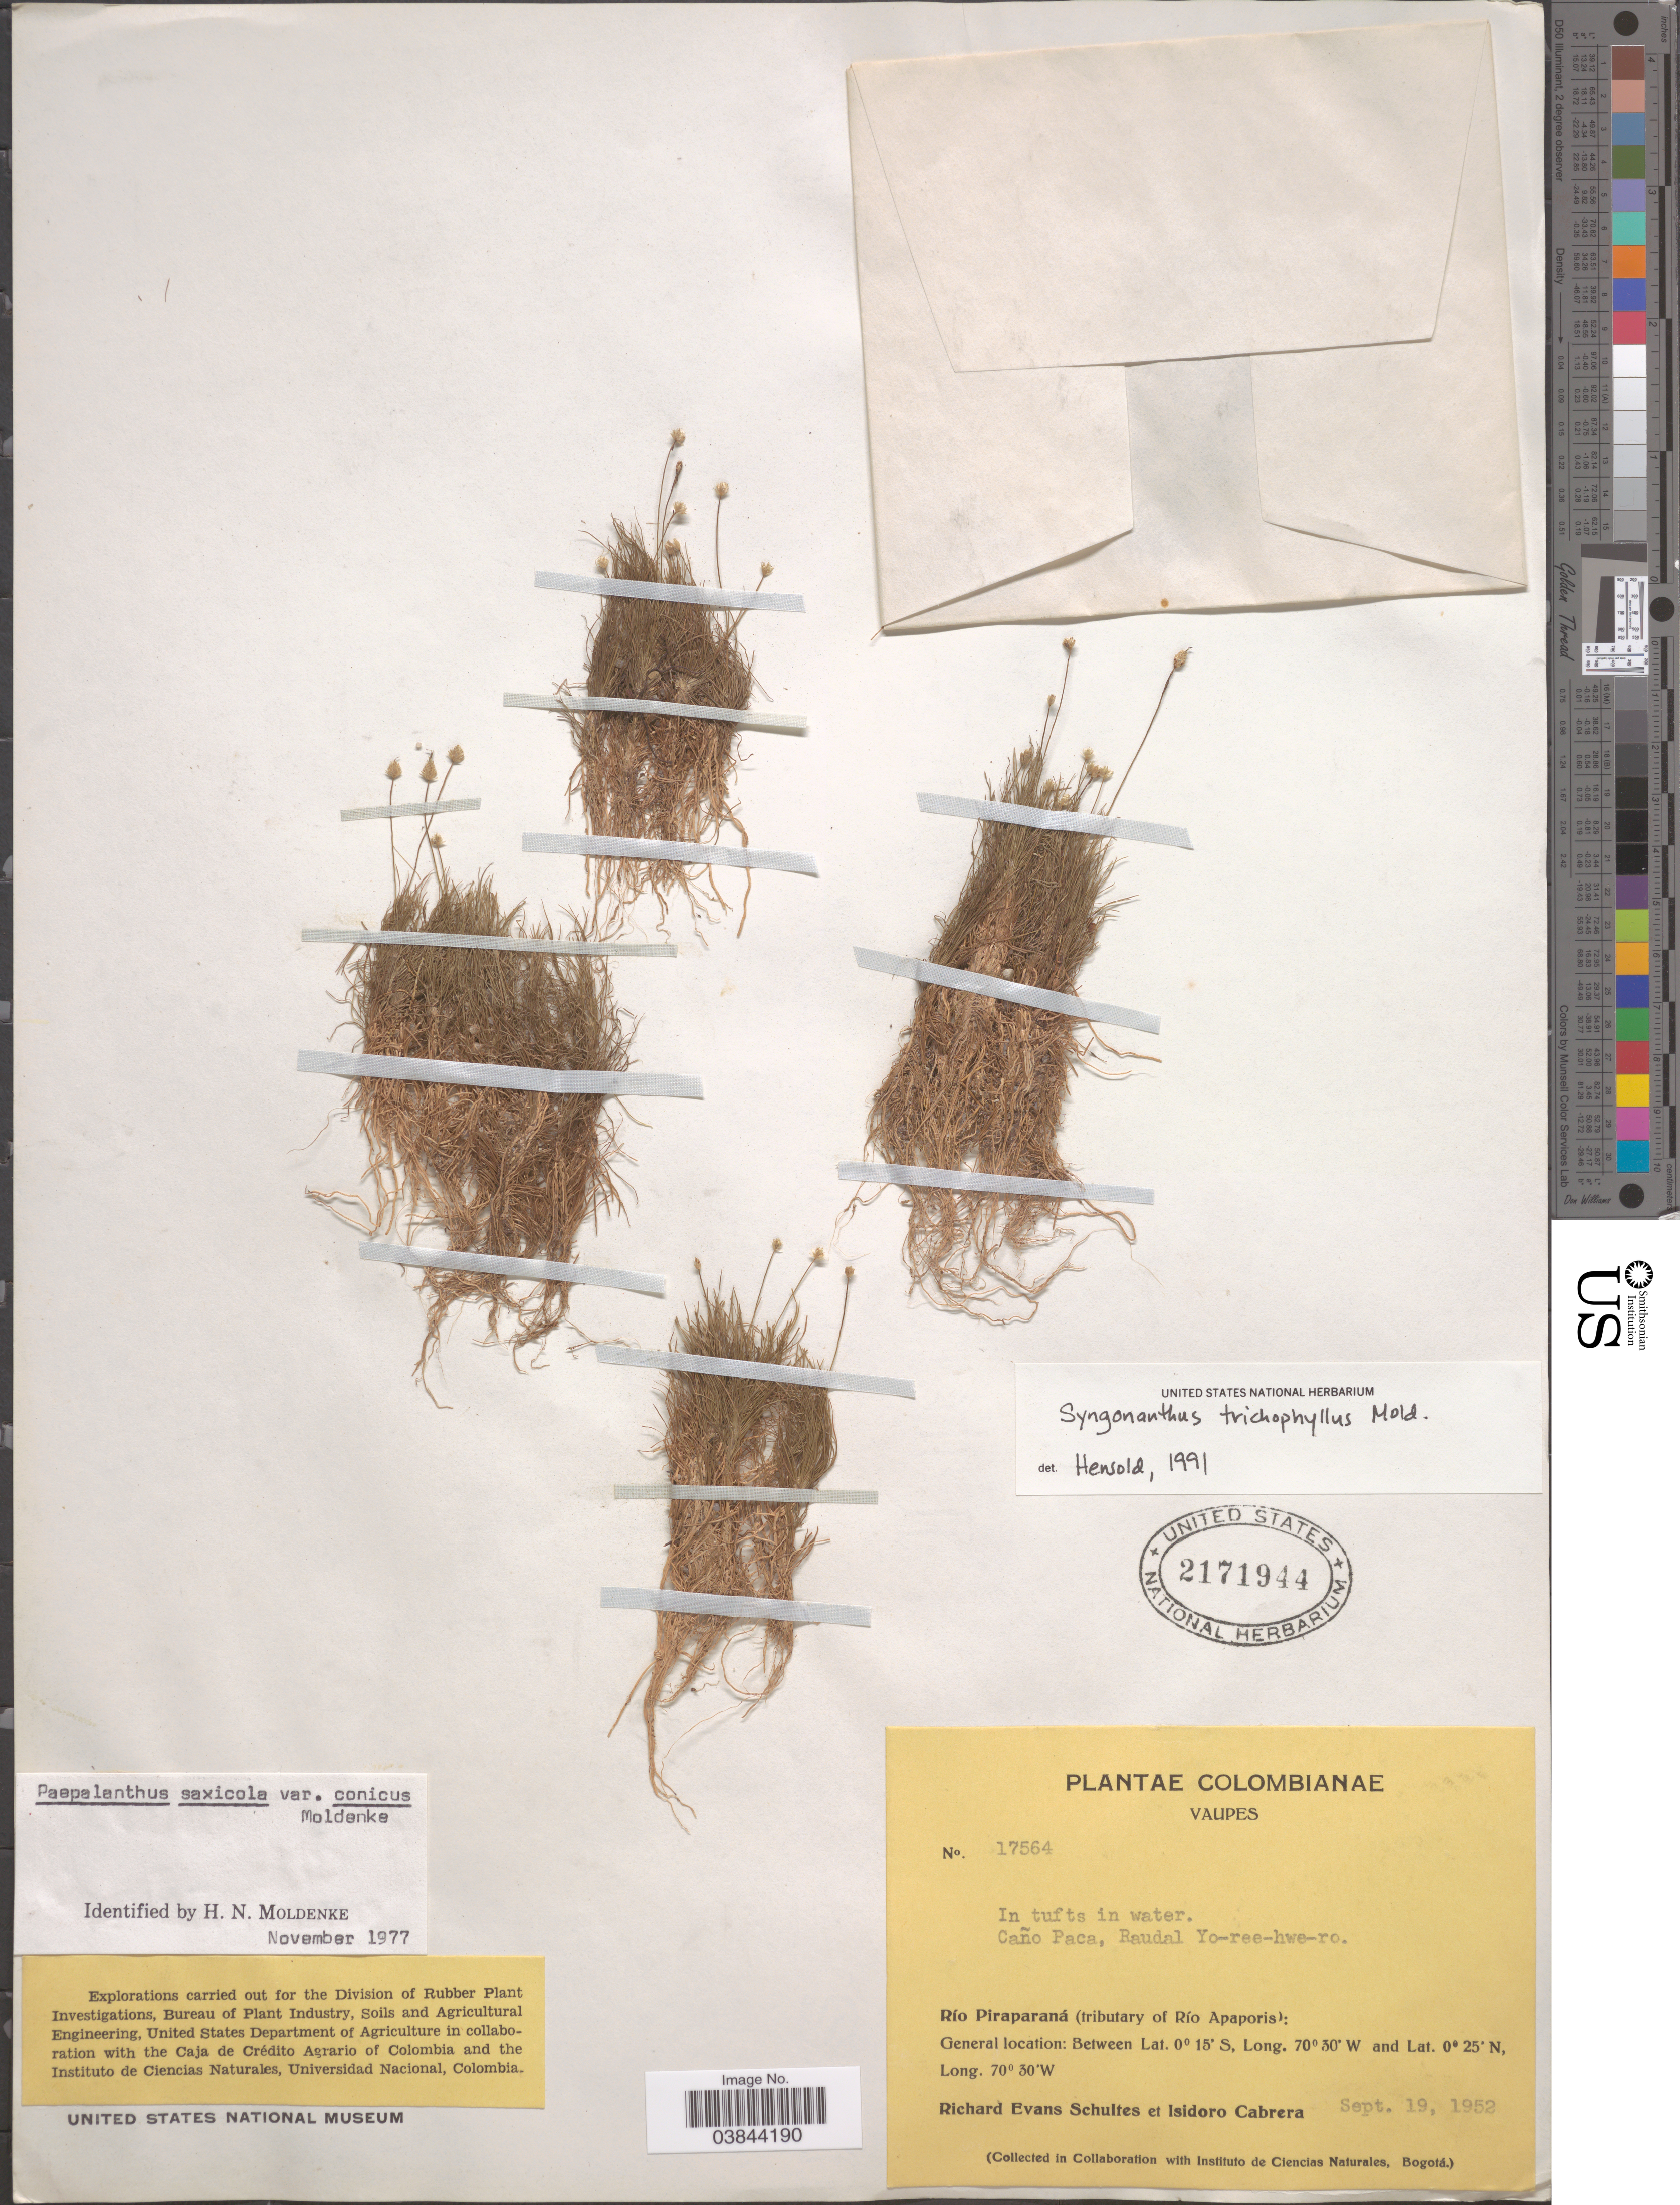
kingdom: Plantae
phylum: Tracheophyta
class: Liliopsida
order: Poales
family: Eriocaulaceae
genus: Syngonanthus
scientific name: Syngonanthus trichophyllus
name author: Moldenke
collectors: R. E. Schultes & I. Cabrera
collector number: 17564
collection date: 1952-09-19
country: Colombia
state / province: Vaupés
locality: Caño Paca, Raudal Yo-ree-hwe-ro. Río Piraparaná (tributary of Río Apaporis).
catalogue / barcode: US 2171944